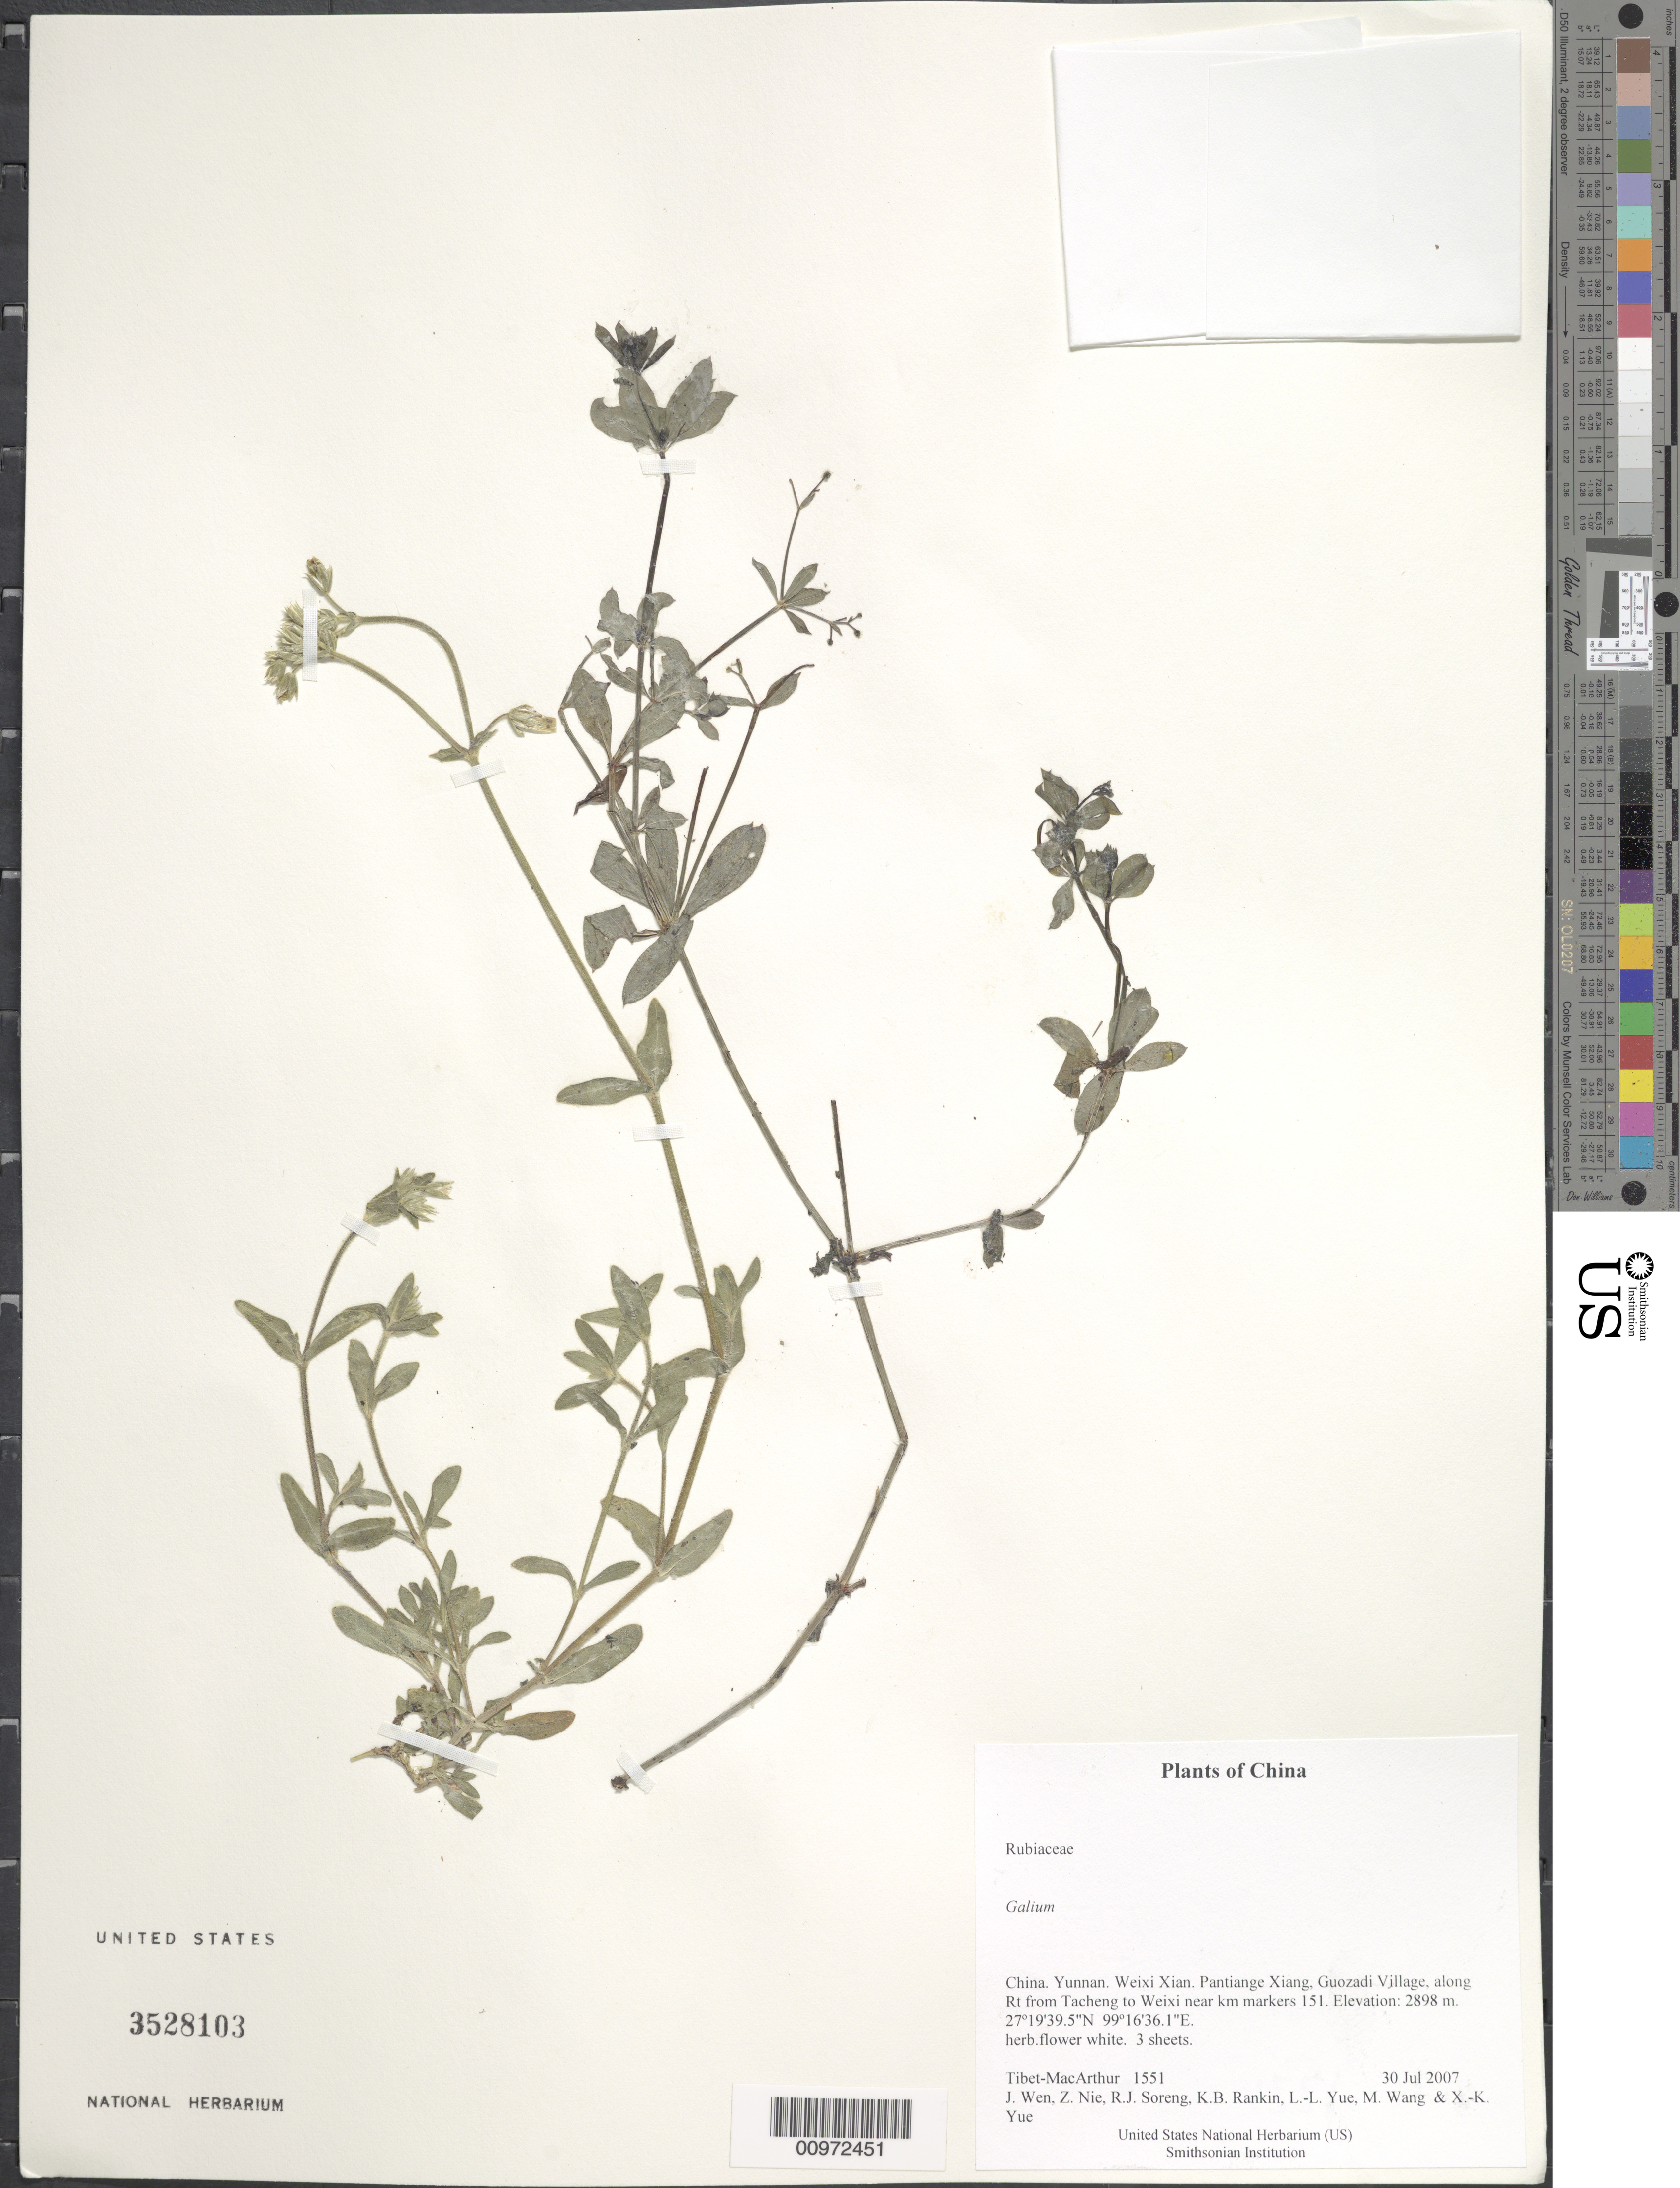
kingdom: Plantae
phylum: Tracheophyta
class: Magnoliopsida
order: Gentianales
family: Rubiaceae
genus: Galium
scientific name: Galium sp.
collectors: Tibet-MacArthur, J. Wen, Z. Nie, R. J. Soreng, K. Rankin, L. Yue, M. Wang & X. Yue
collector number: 1551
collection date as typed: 30 Jul 2007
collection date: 2007-07-30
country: China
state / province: Yunnan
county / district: Weixi Xian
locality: Pantiange Xiang, Guozadi Village, along Rt from Tacheng to Weixi near km markers 151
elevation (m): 2898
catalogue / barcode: US 3528103